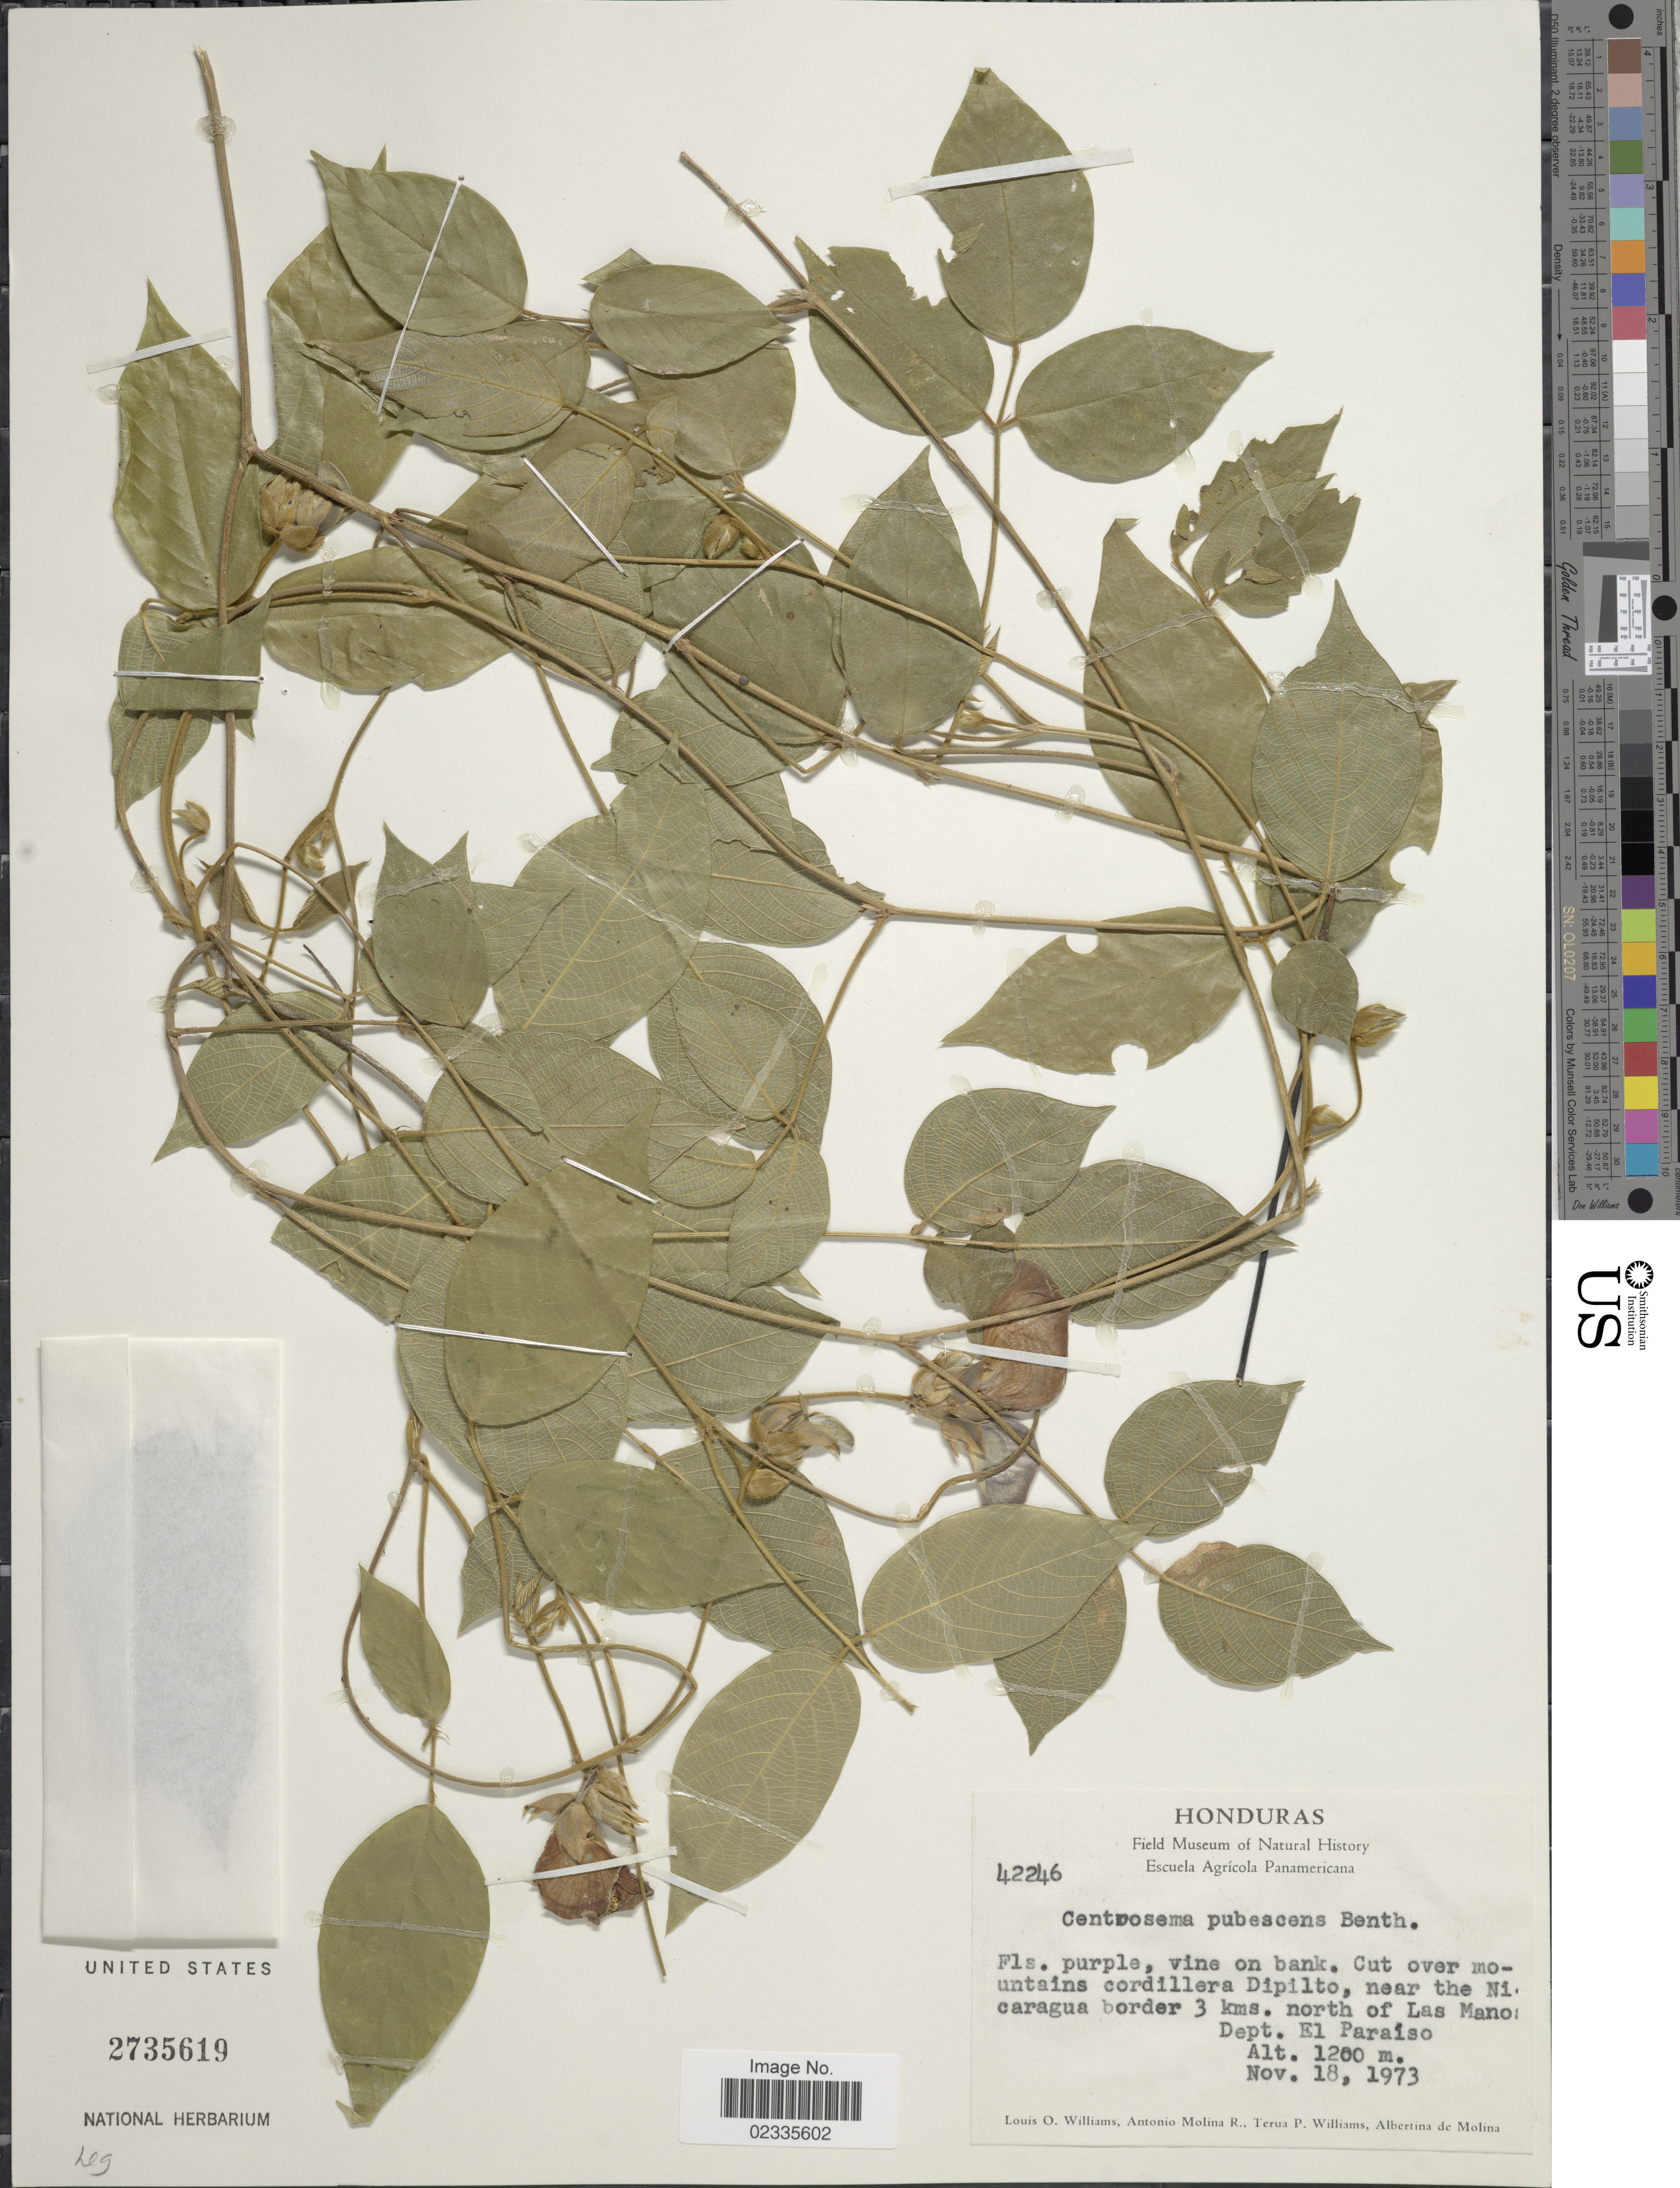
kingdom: Plantae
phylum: Tracheophyta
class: Magnoliopsida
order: Fabales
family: Fabaceae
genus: Centrosema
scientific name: Centrosema pubescens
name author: Benth.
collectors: L. O. Williams, A. Molina R., T. P. Williams & A. R. Molina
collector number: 42246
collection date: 1973-11-18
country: Honduras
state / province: El Paraíso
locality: Cut over mountains cordillera Dipilto, near the Nicaragua border 3 kms. north of Las Manos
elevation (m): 1200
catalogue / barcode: US 2735619